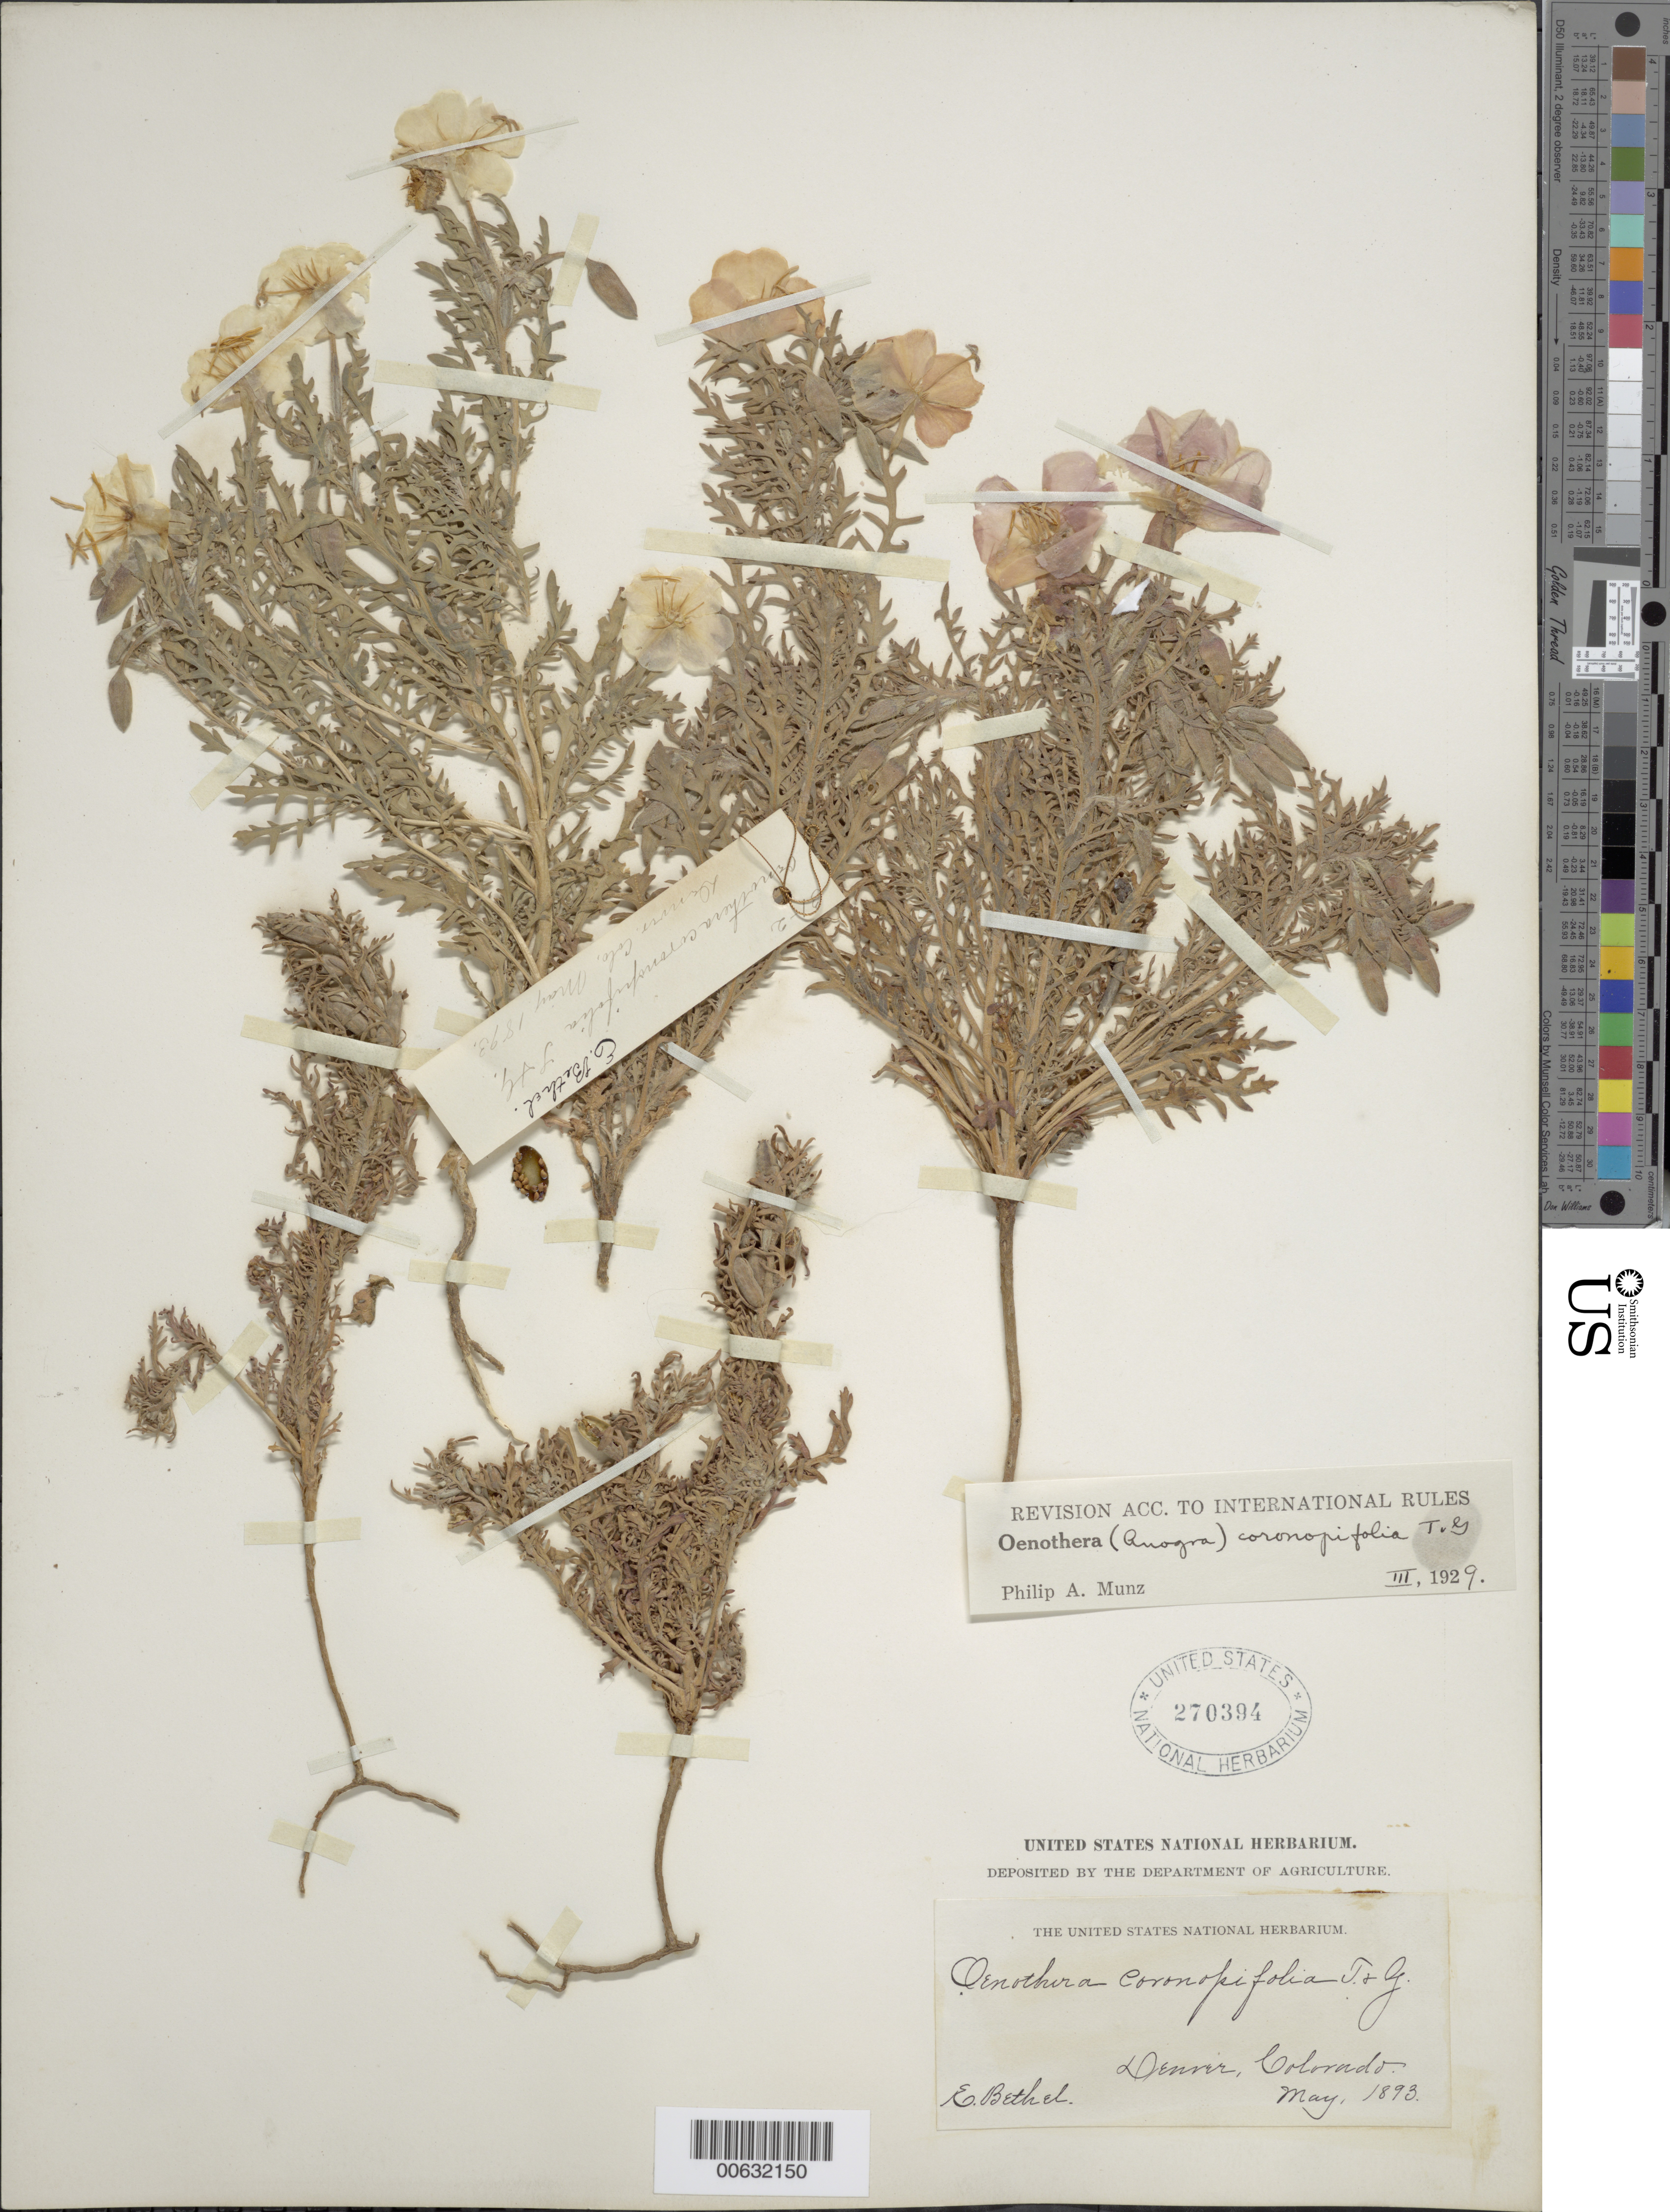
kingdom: Plantae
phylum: Tracheophyta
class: Magnoliopsida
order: Myrtales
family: Onagraceae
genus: Oenothera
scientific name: Oenothera coronopifolia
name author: Torr. & A. Gray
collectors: E. Bethel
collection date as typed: May 1893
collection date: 1893-05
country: United States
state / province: Colorado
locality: Denver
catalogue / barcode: US 270394